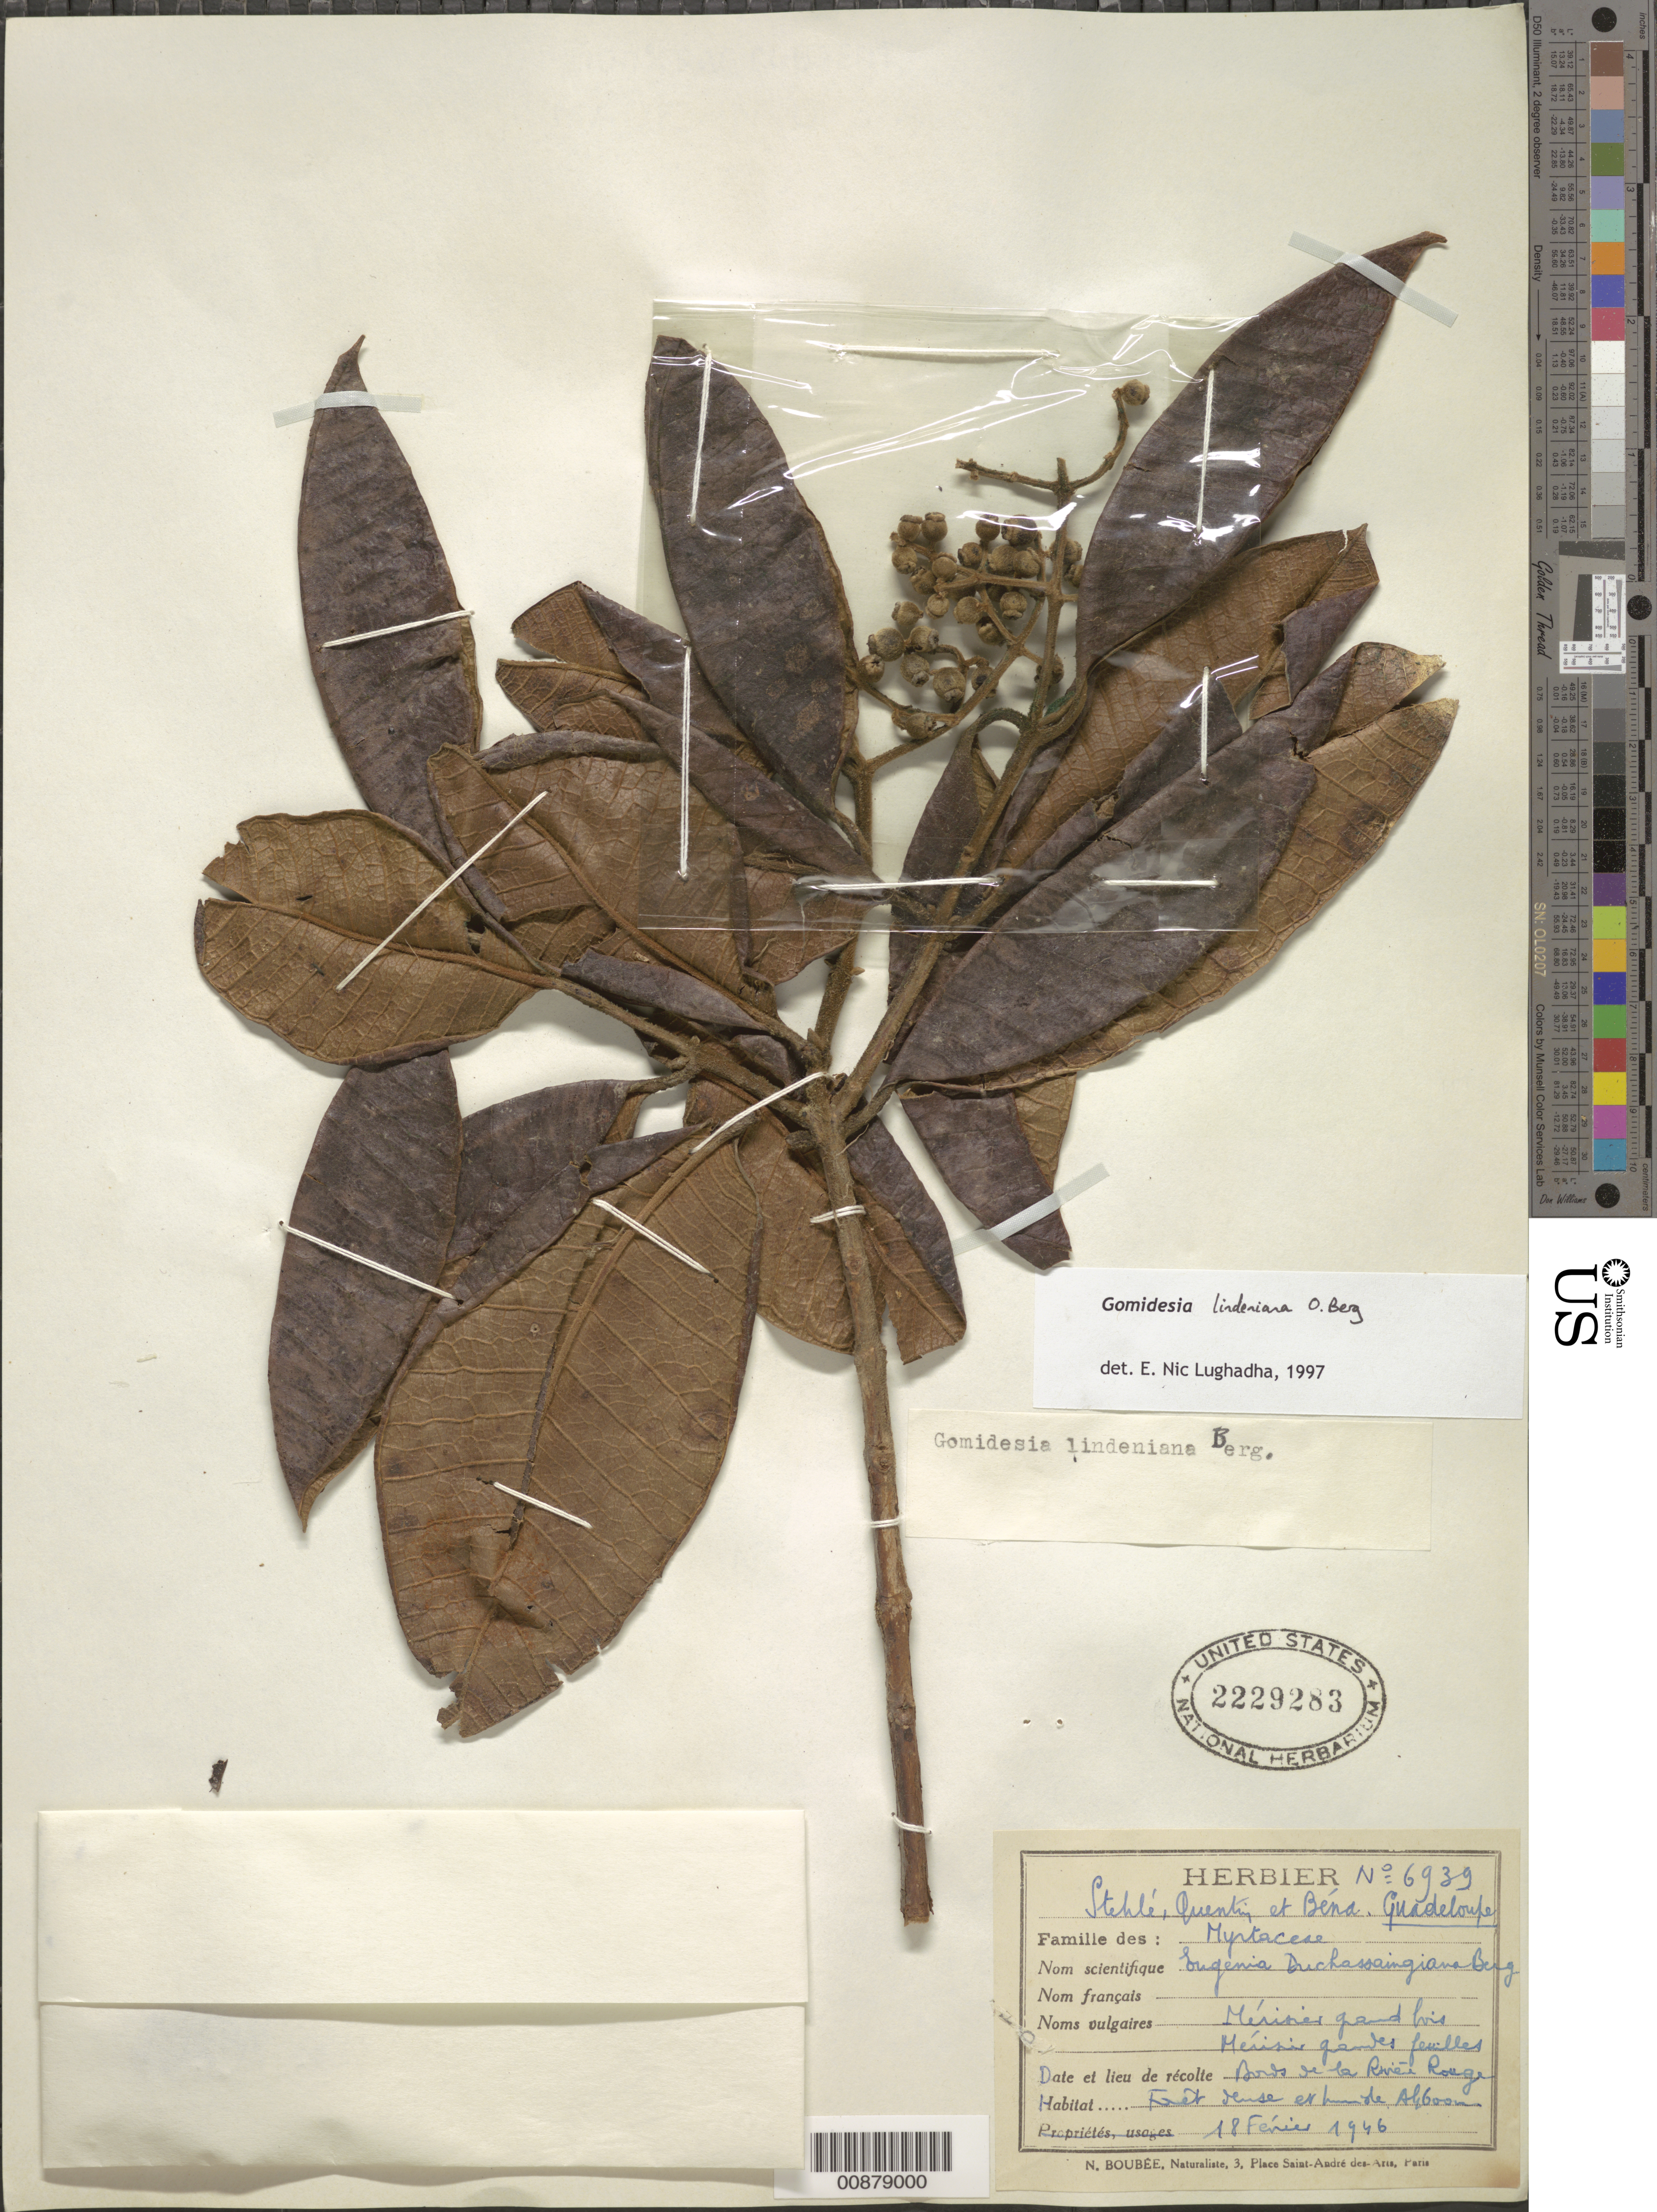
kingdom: Plantae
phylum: Tracheophyta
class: Magnoliopsida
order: Myrtales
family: Myrtaceae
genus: Myrcia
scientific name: Myrcia fenzliana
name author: O. Berg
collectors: H. Stehlé, R. Quentin & P. Bena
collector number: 6939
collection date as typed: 18 Feb 1946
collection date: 1946-02-18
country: Guadeloupe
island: Basse Terre [Guadeloupe]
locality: Bords de la Riviere Rouge.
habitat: Forêt dense et humide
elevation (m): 600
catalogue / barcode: US 2220283